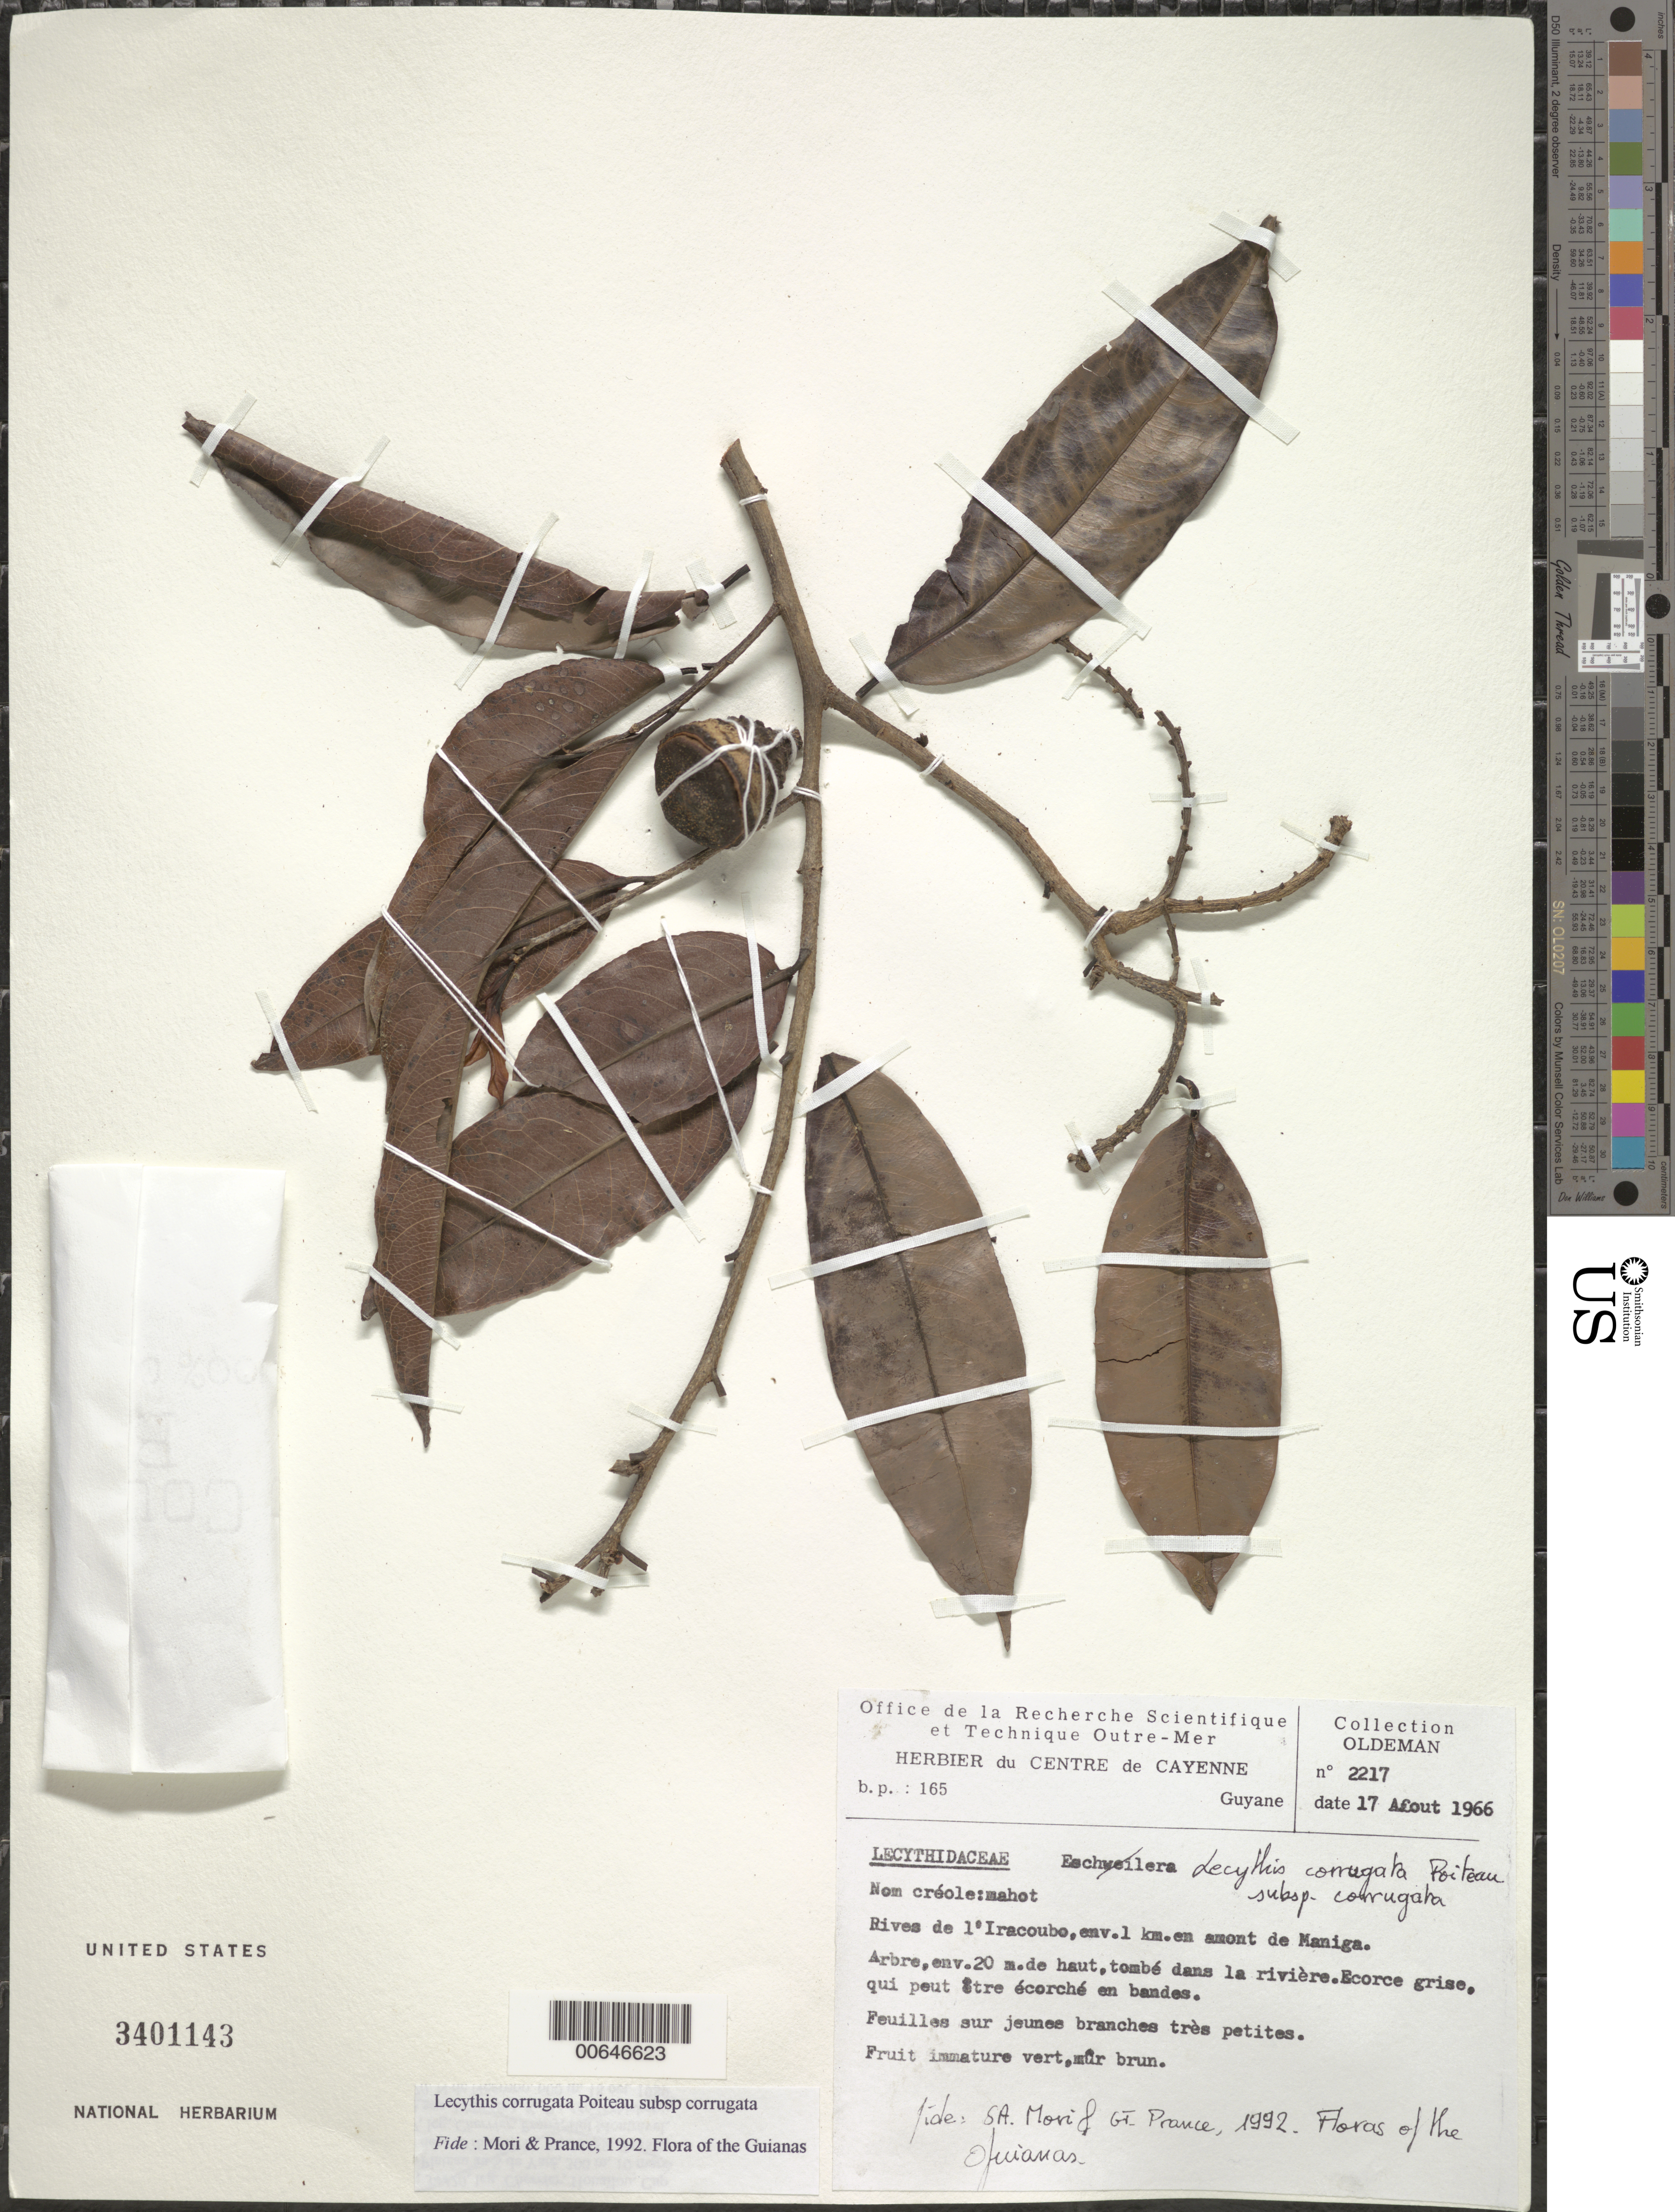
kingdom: Plantae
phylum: Tracheophyta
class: Magnoliopsida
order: Ericales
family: Lecythidaceae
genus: Lecythis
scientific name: Lecythis corrugata subsp. corrugata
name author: Poit.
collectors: R. Oldeman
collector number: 2217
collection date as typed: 17-Aug-66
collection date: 1966-08-17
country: French Guiana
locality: Rives de l'Iracoube, env. 1 km en amont de Maniga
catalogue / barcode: US 3401143